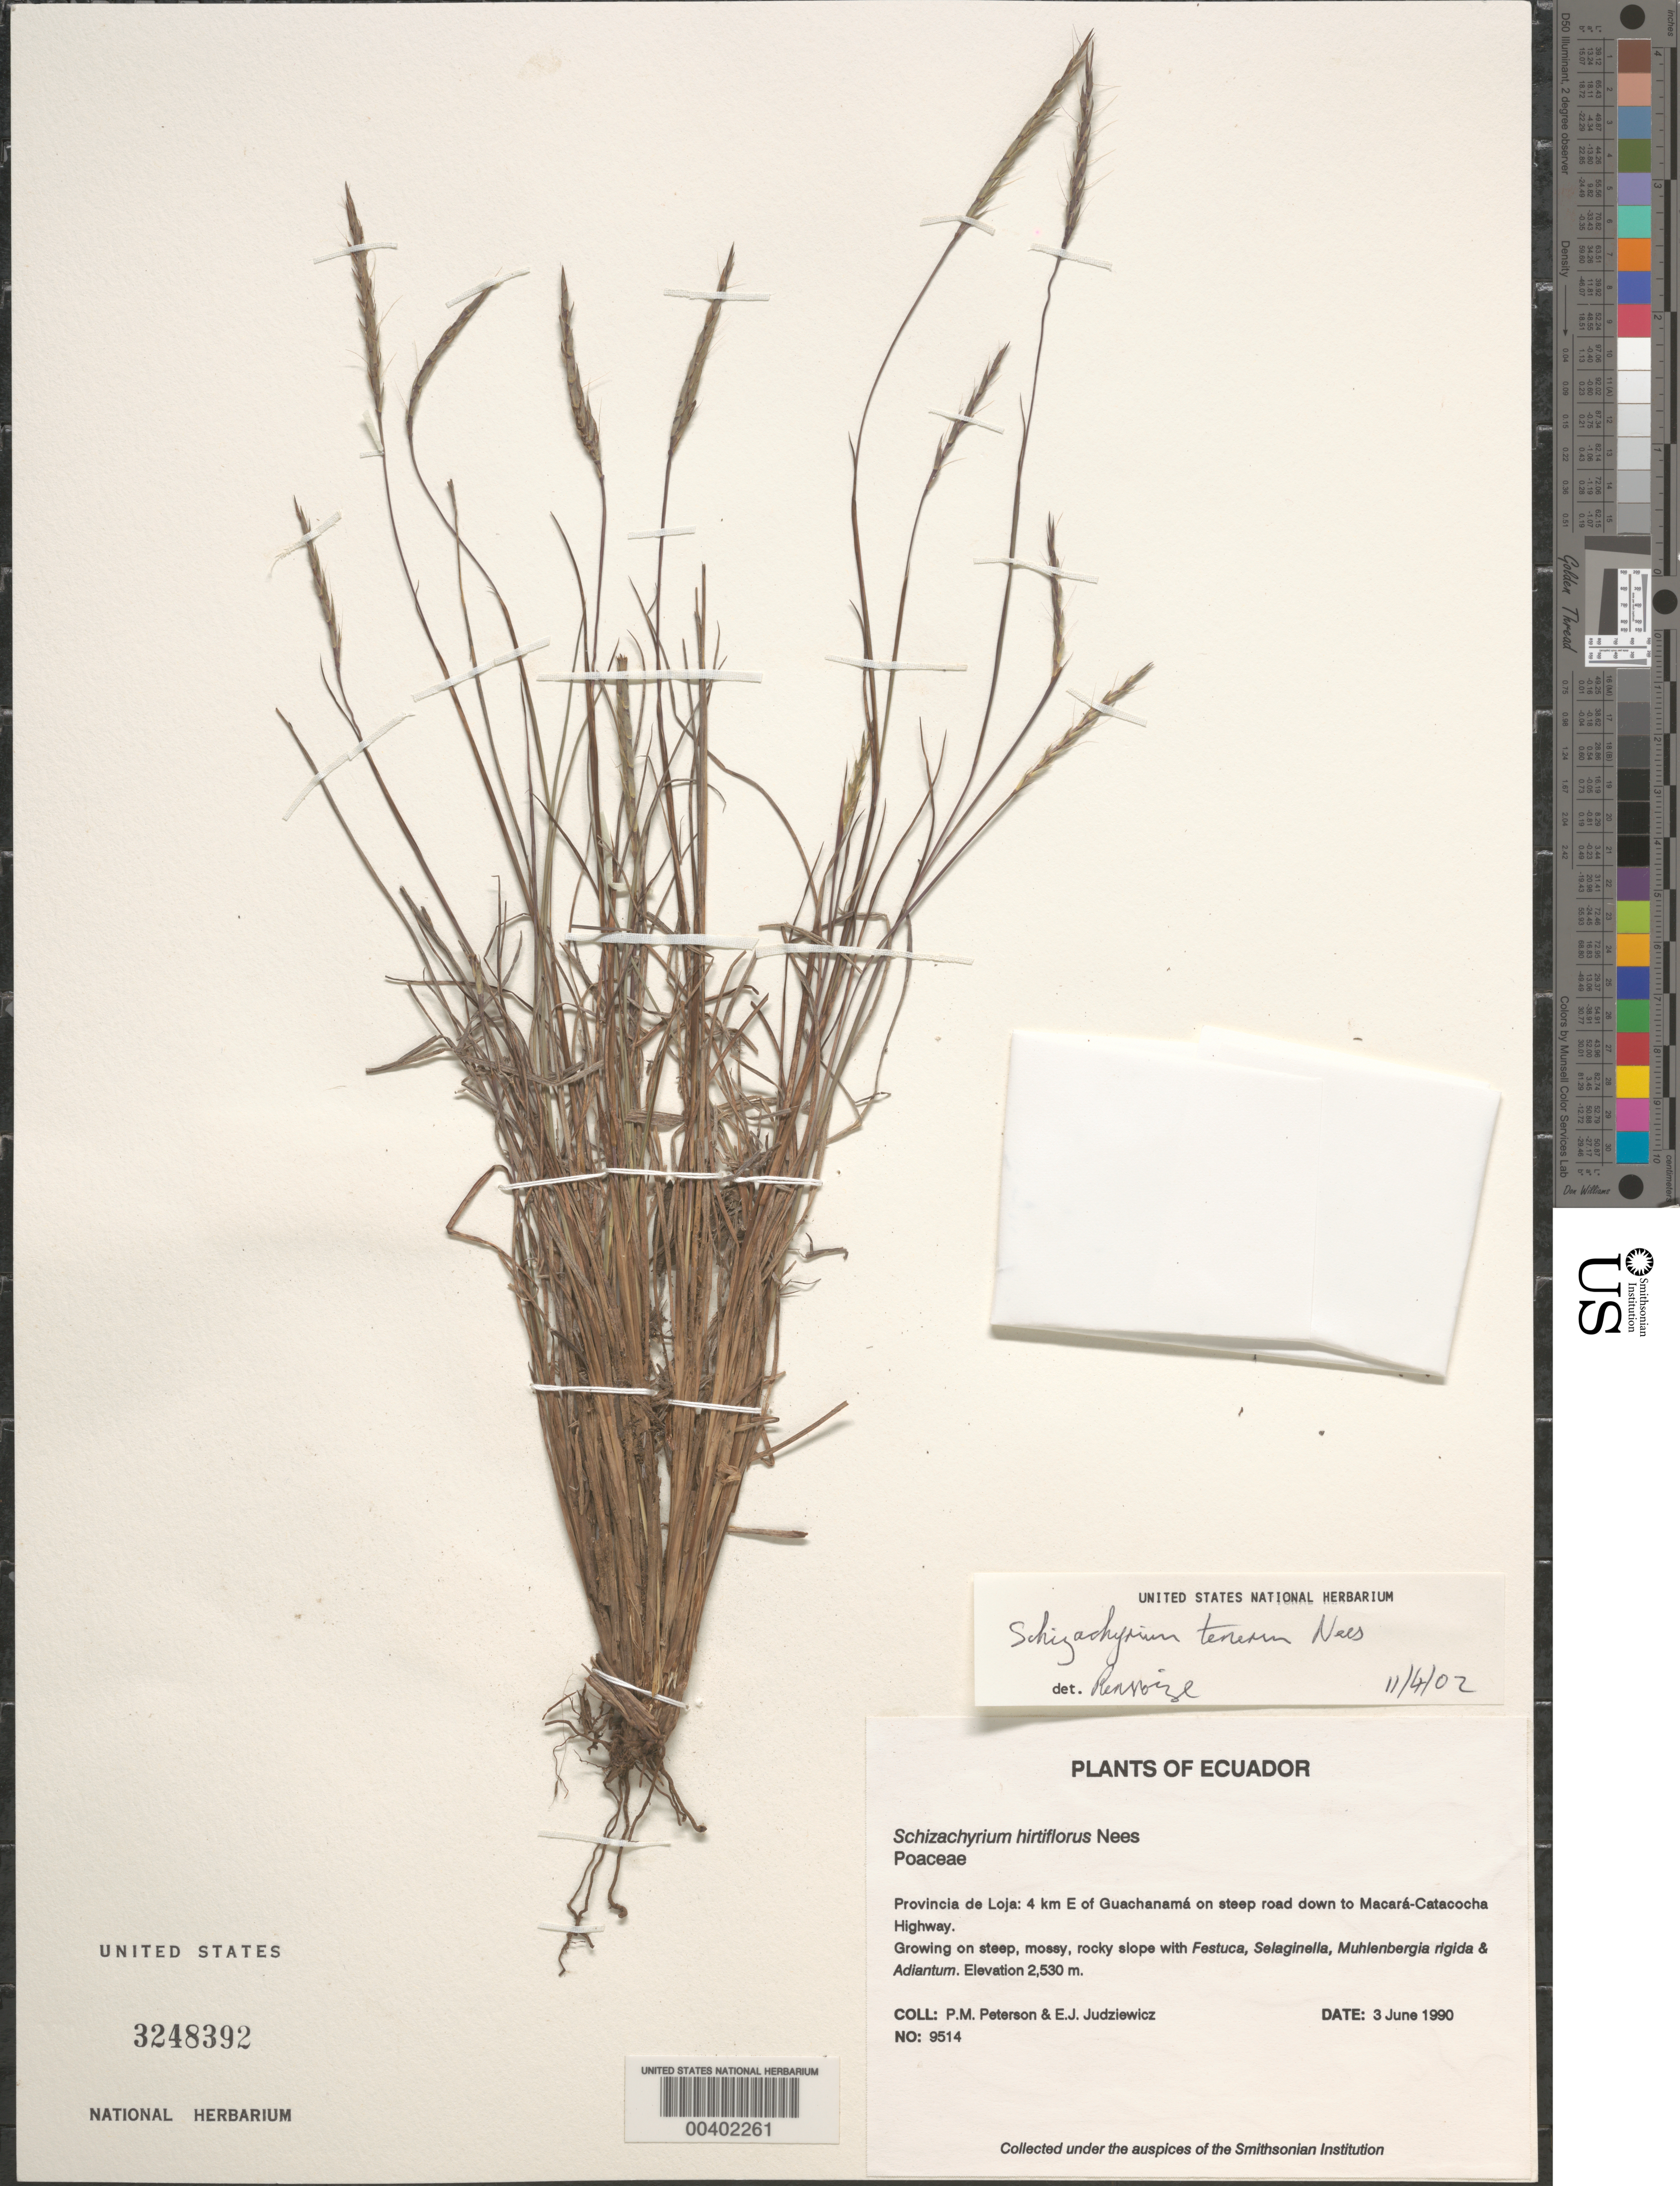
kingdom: Plantae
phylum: Tracheophyta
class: Liliopsida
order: Poales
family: Poaceae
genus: Schizachyrium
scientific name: Schizachyrium tenerum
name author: Nees in Mart.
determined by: Renvoize, S. A.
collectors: P. M. Peterson & E. J. Judziewicz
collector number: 09514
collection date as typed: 03 Jun 1990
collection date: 1990-06-03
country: Ecuador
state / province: Loja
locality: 4 km E of Guachanamá on steep road down to Macará-Catacocha Highway.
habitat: Growing on steep, mossy, rocky slope with Festuca, Selaginella, Muhlenbergia rigida & Adiantum.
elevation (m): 2530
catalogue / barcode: US 3248392